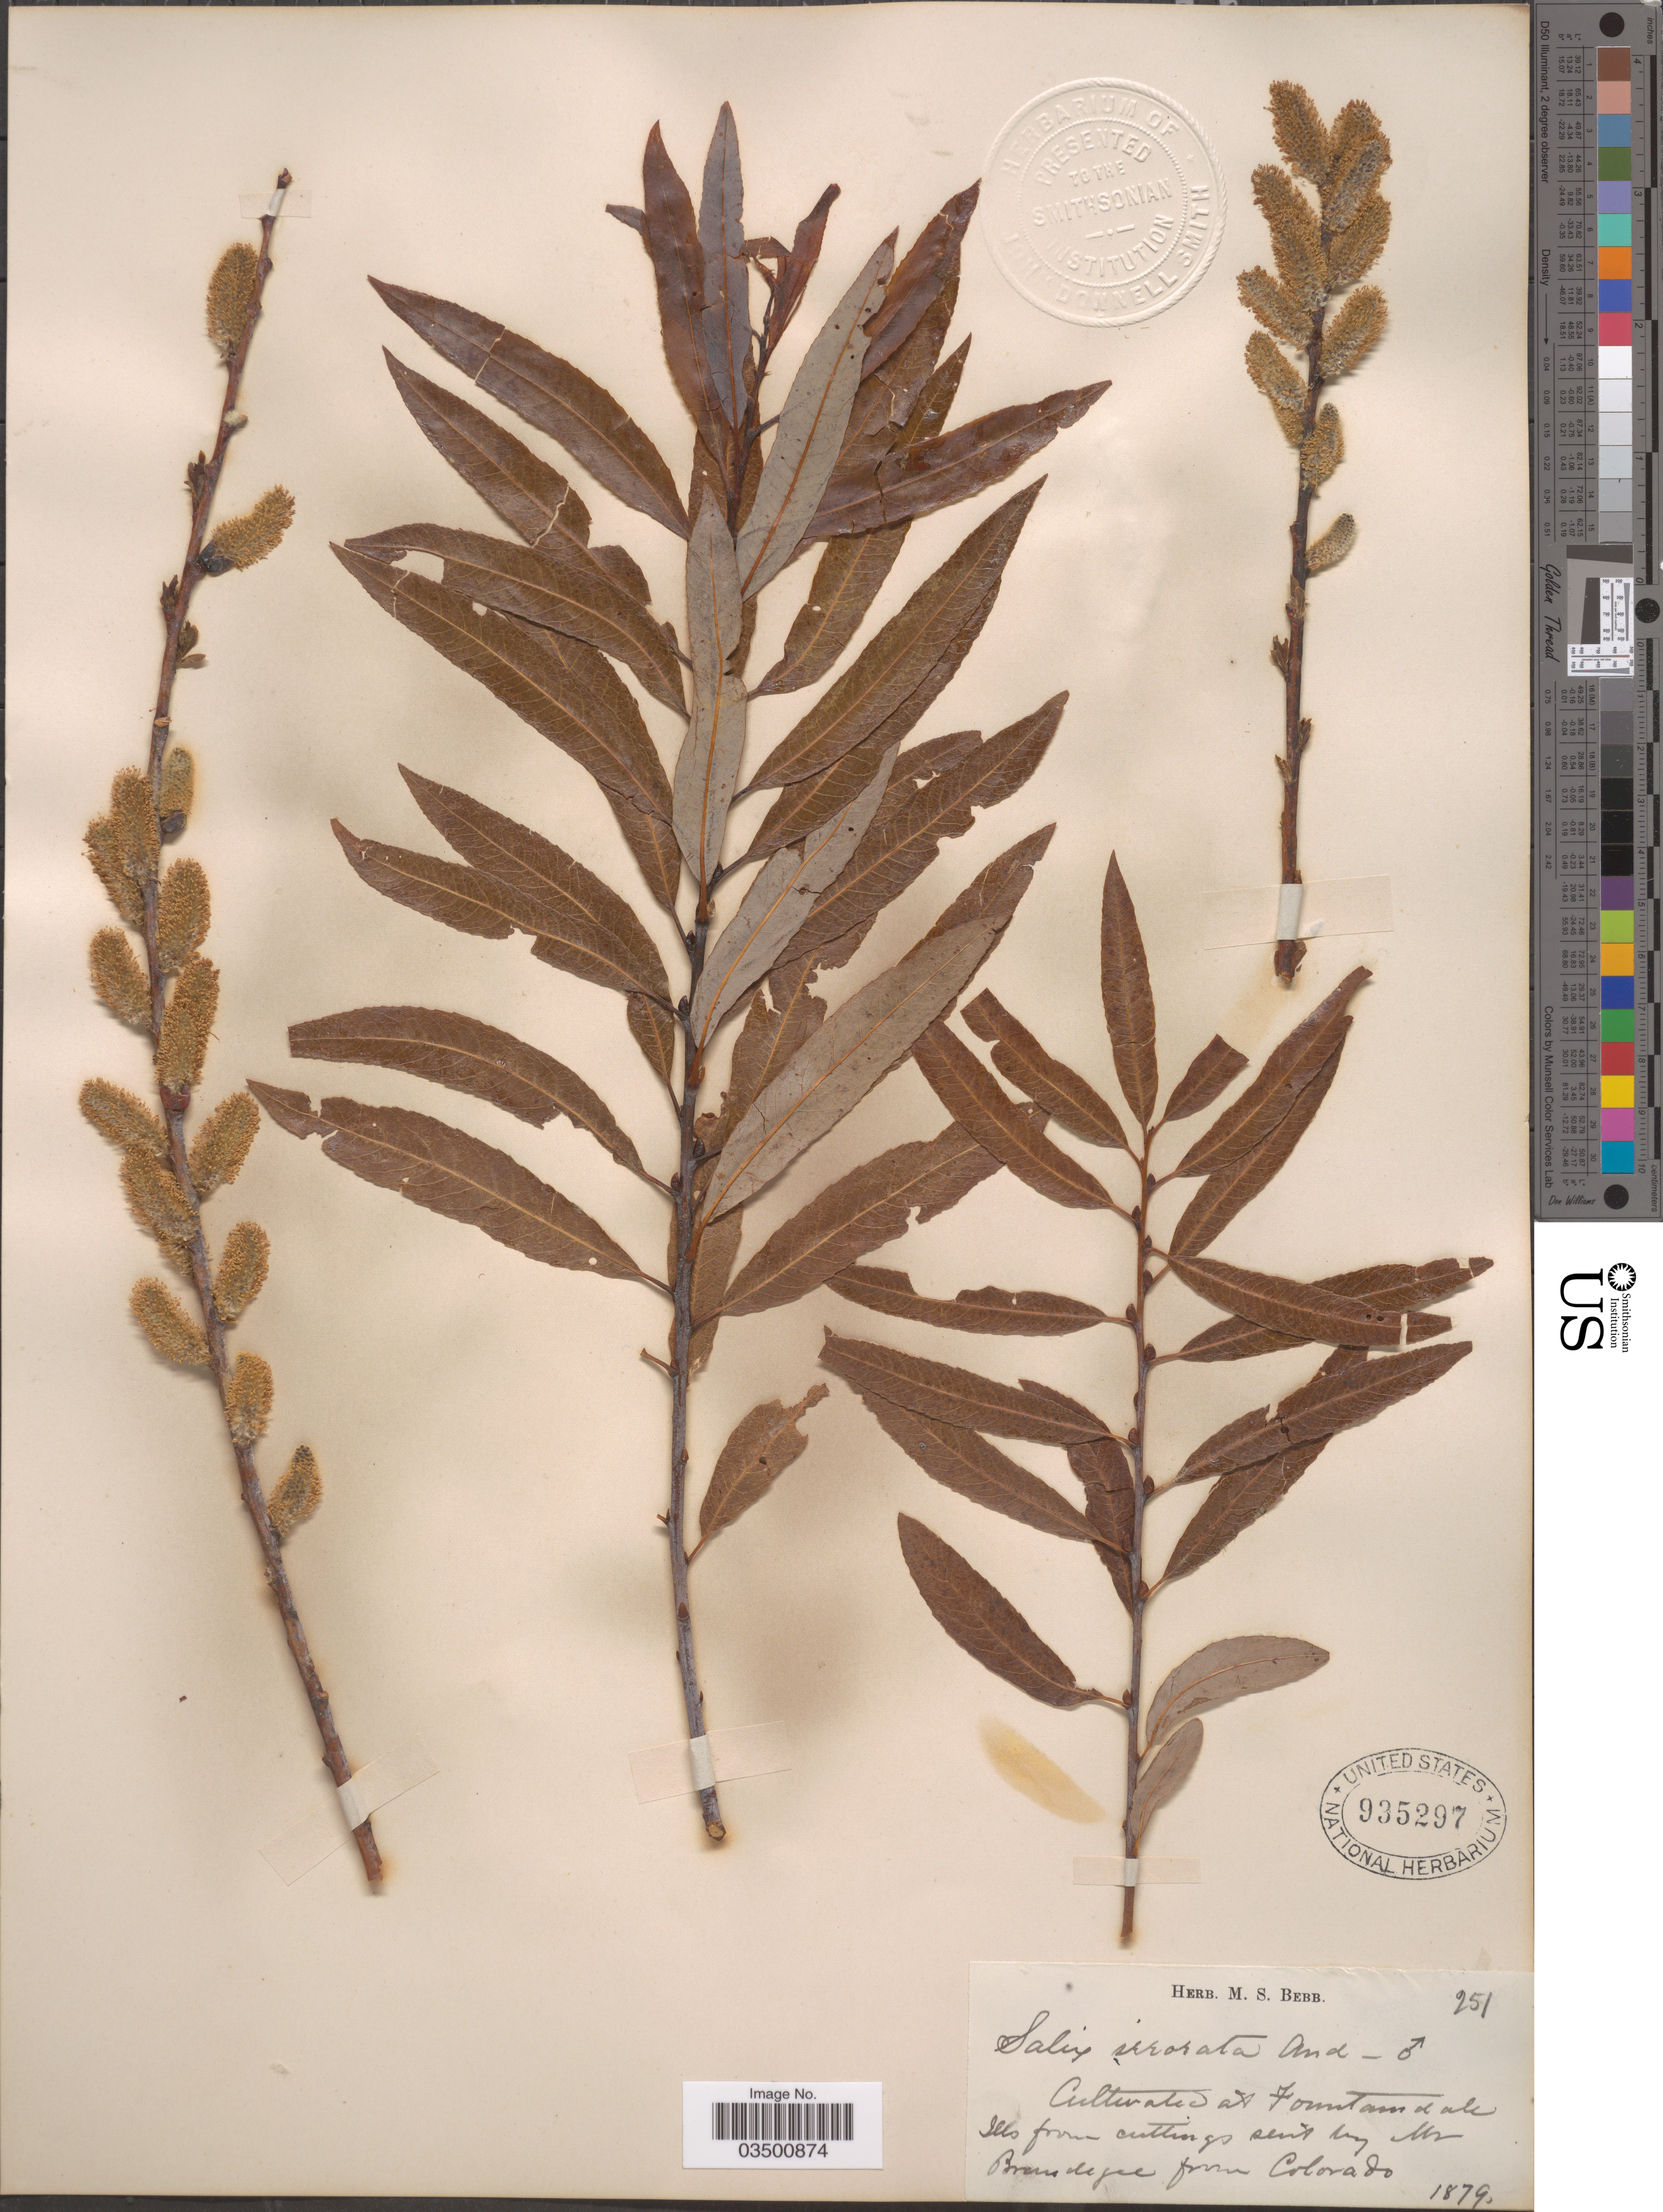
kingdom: Plantae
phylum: Tracheophyta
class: Magnoliopsida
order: Malpighiales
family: Salicaceae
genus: Salix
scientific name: Salix irrorata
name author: Andersson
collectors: ex Herb. M. S. Bebb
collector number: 251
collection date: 1879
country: United States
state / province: Colorado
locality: At Fountaindale.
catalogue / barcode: US 935297